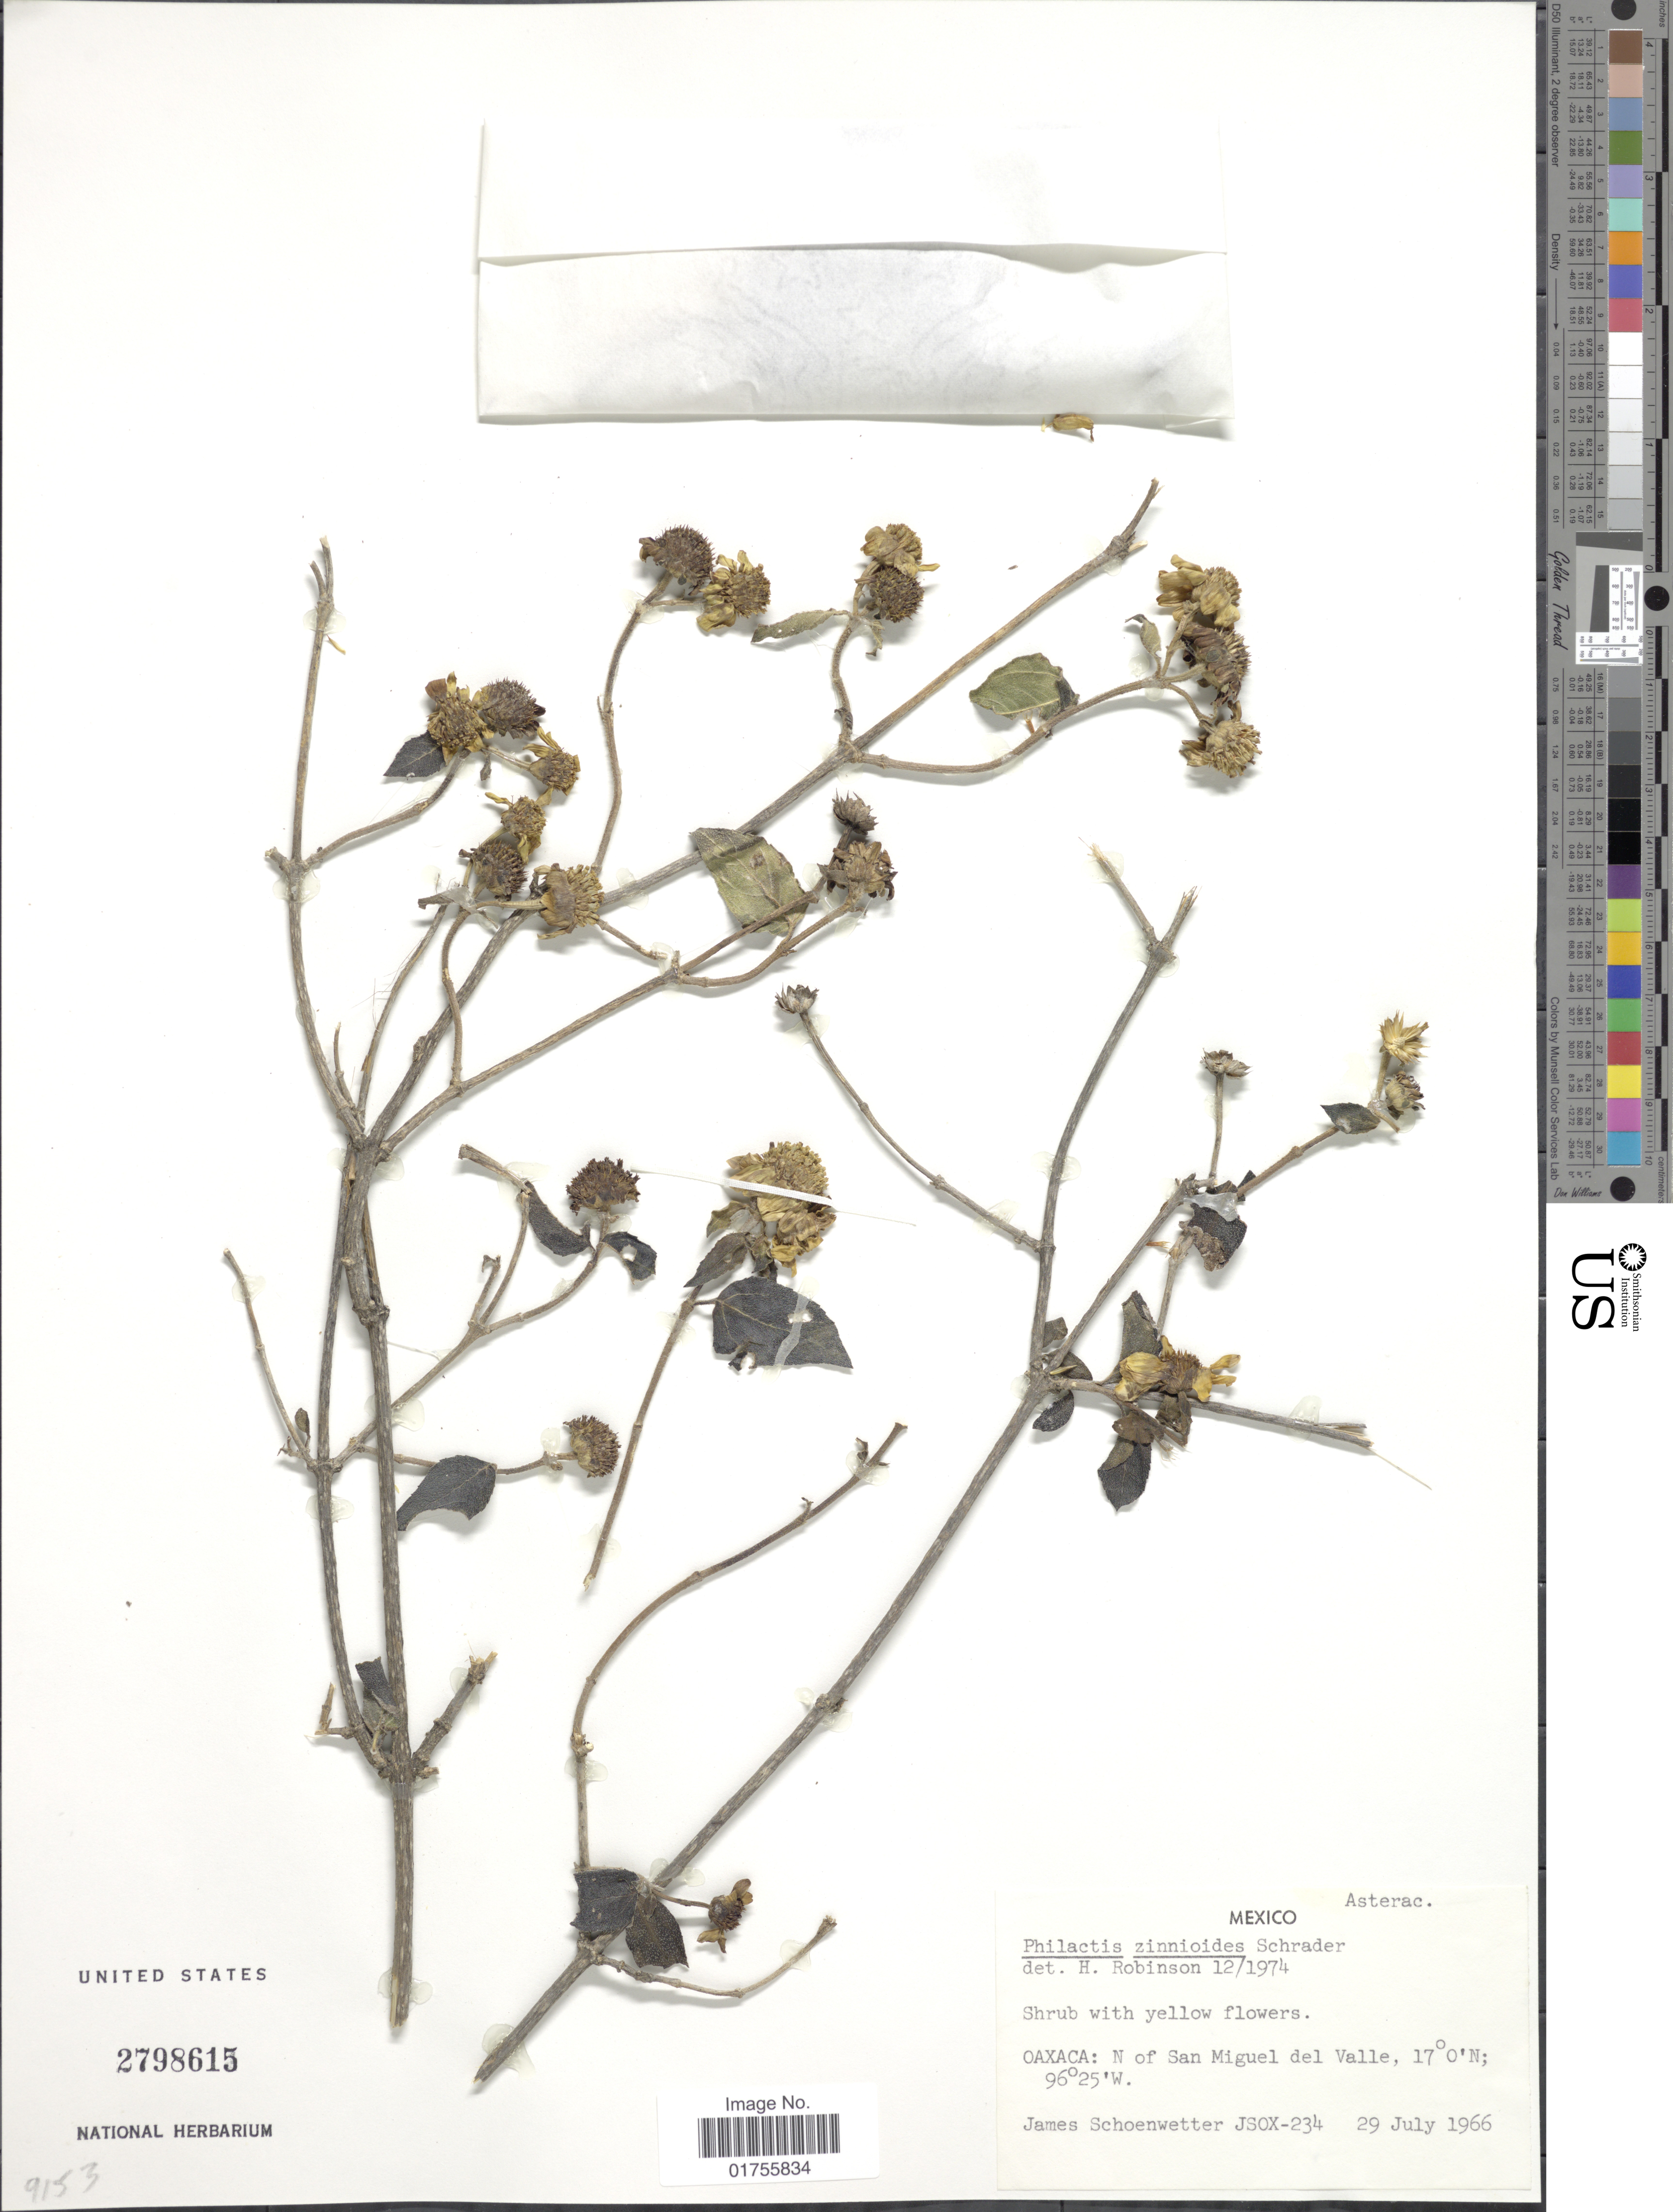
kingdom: Plantae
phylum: Tracheophyta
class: Magnoliopsida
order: Asterales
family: Asteraceae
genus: Philactis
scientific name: Philactis zinnioides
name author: Schrad.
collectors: J. Schoenwetter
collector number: JSOX-234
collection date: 1966-07-29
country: Mexico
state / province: Oaxaca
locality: N of San Miguel del Valle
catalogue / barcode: US 2798615